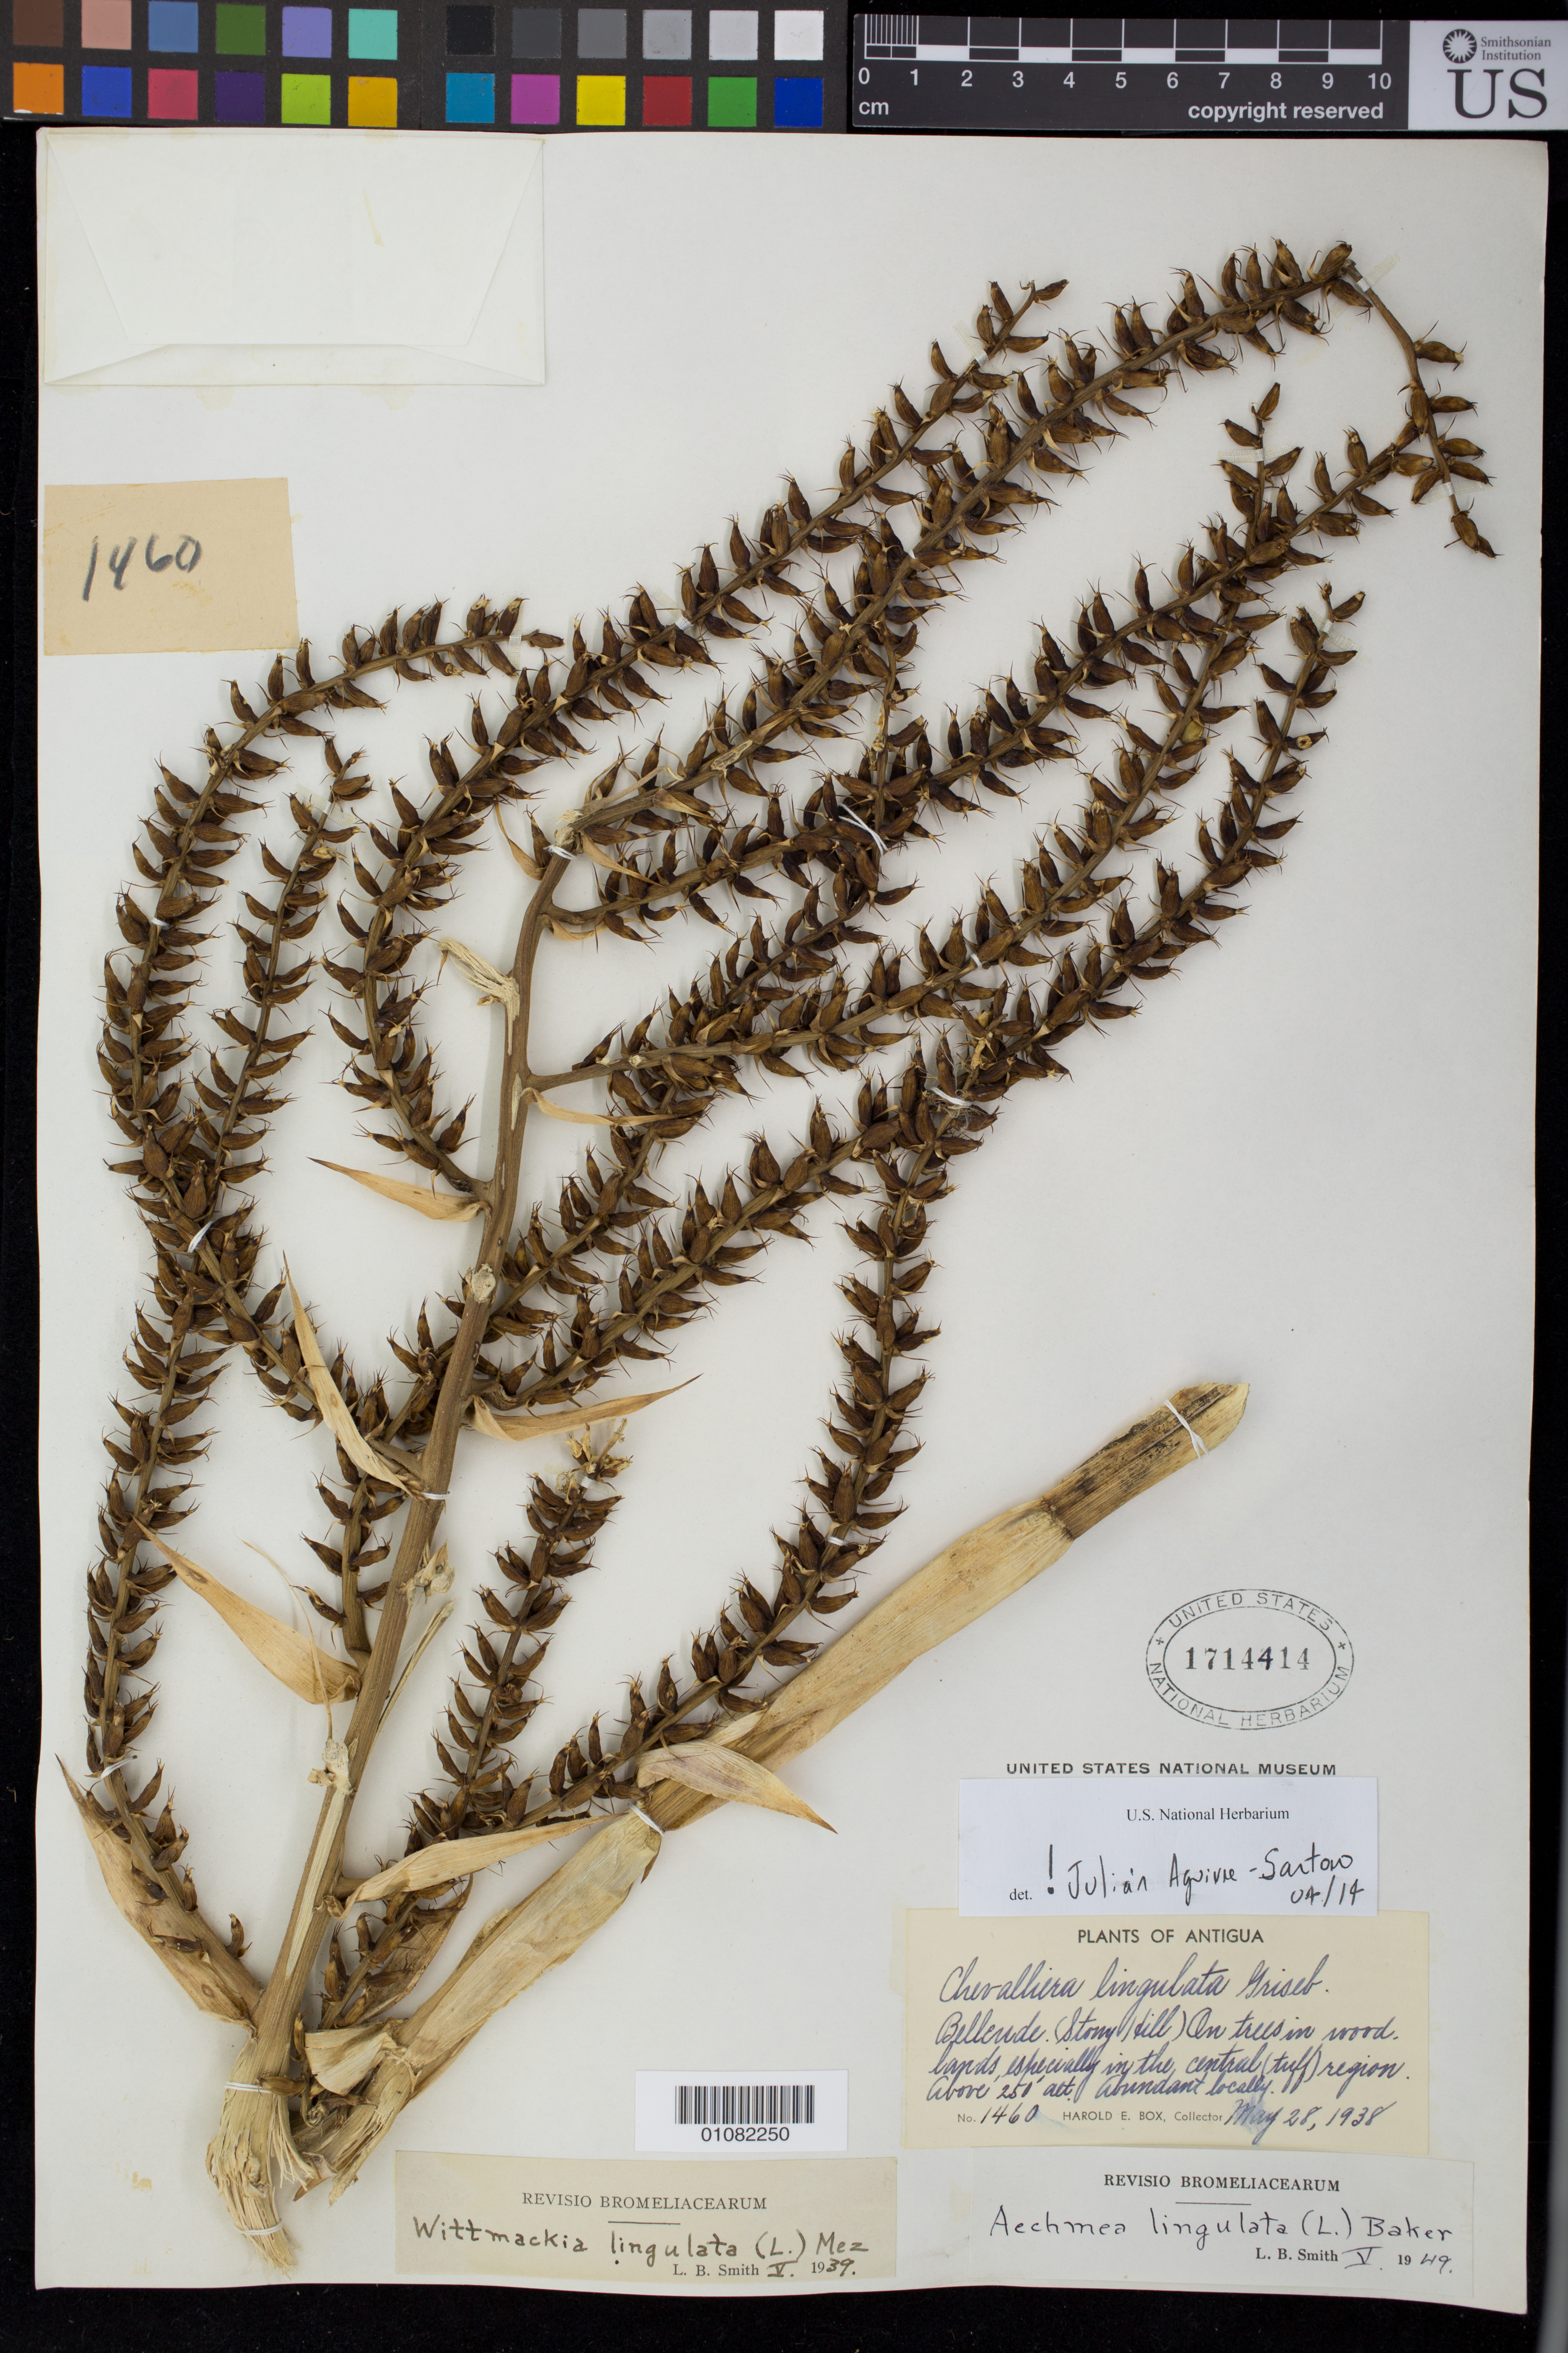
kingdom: Plantae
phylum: Tracheophyta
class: Liliopsida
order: Poales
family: Bromeliaceae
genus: Wittmackia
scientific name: Wittmackia lingulata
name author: (L.) Mez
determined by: Strong, Mark T., (BOT), Smithsonian Institution - National Museum of Natural History (UNITED STATES)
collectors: H. E. Box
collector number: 1460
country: Antigua and Barbuda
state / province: Saint John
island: Antigua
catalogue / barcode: US 1714414